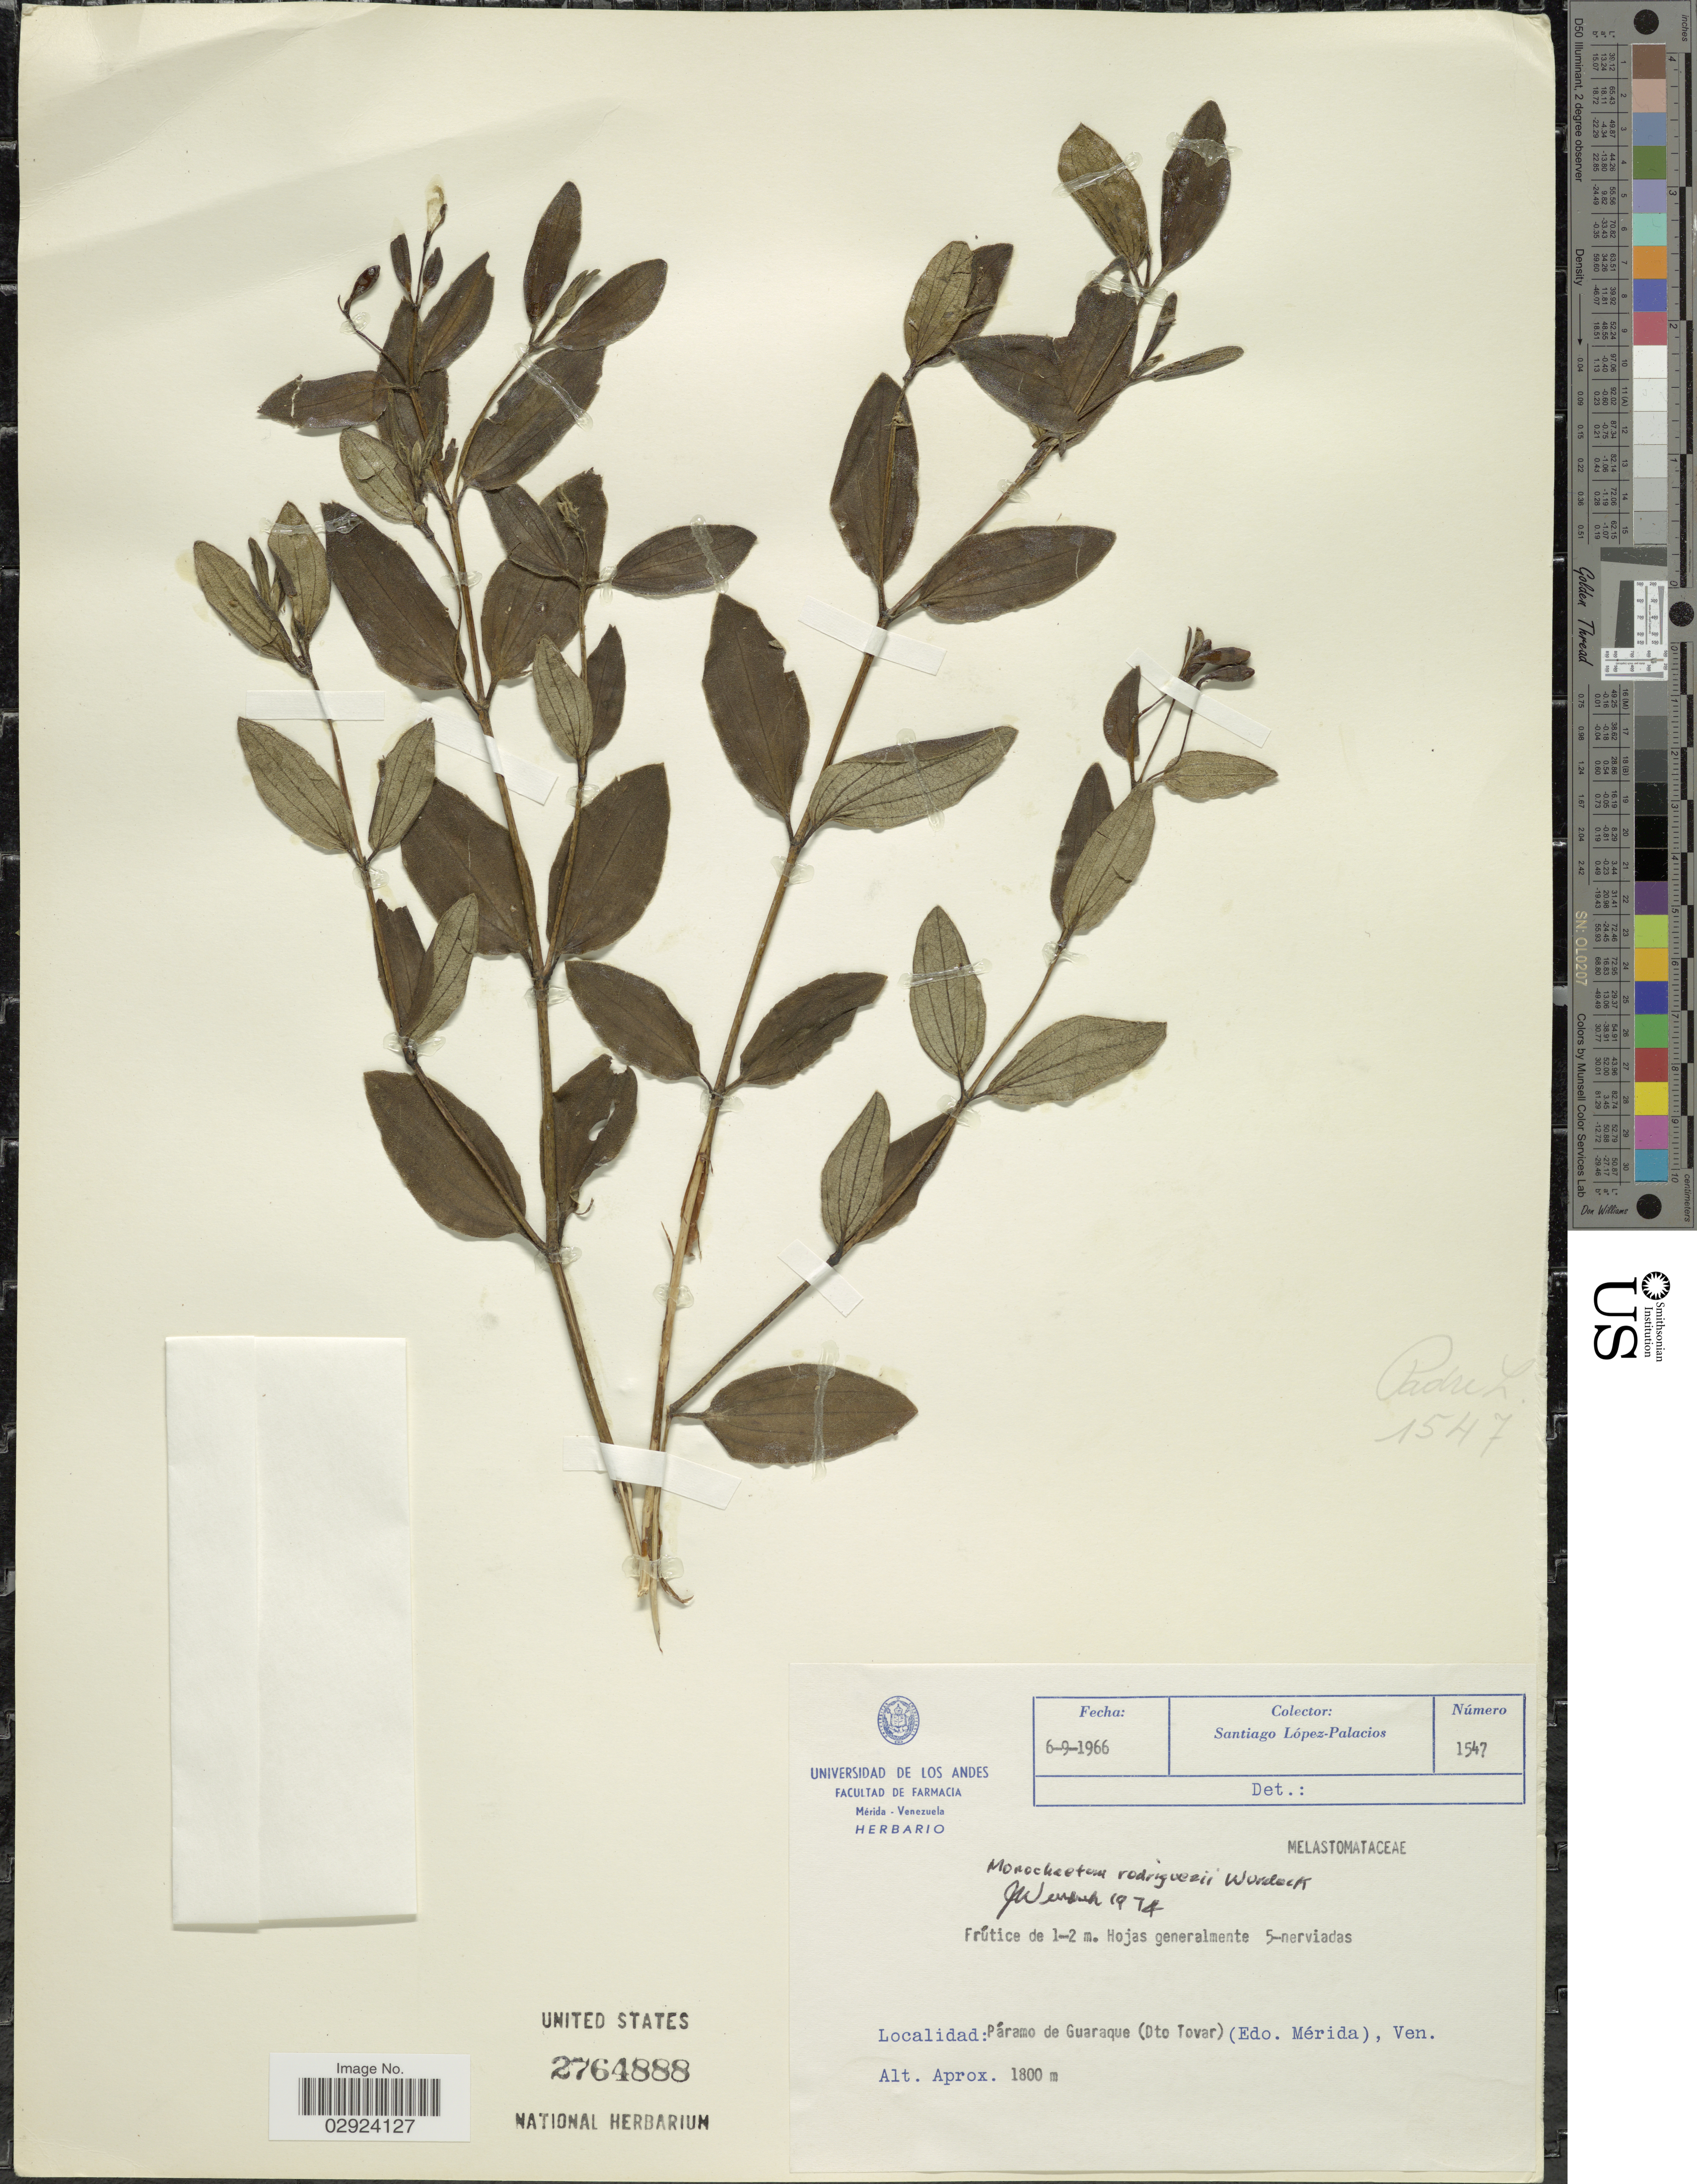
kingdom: Plantae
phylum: Tracheophyta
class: Magnoliopsida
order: Myrtales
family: Melastomataceae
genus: Monochaetum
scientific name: Monochaetum rodriguezii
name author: Wurdack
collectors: S. López-Palacios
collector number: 1547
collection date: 1966-09-06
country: Venezuela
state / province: Mérida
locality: Páramo de Guaraque (Dto Tovar) (Edo. Mérida), Ven.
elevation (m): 1800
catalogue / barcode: US 2764888